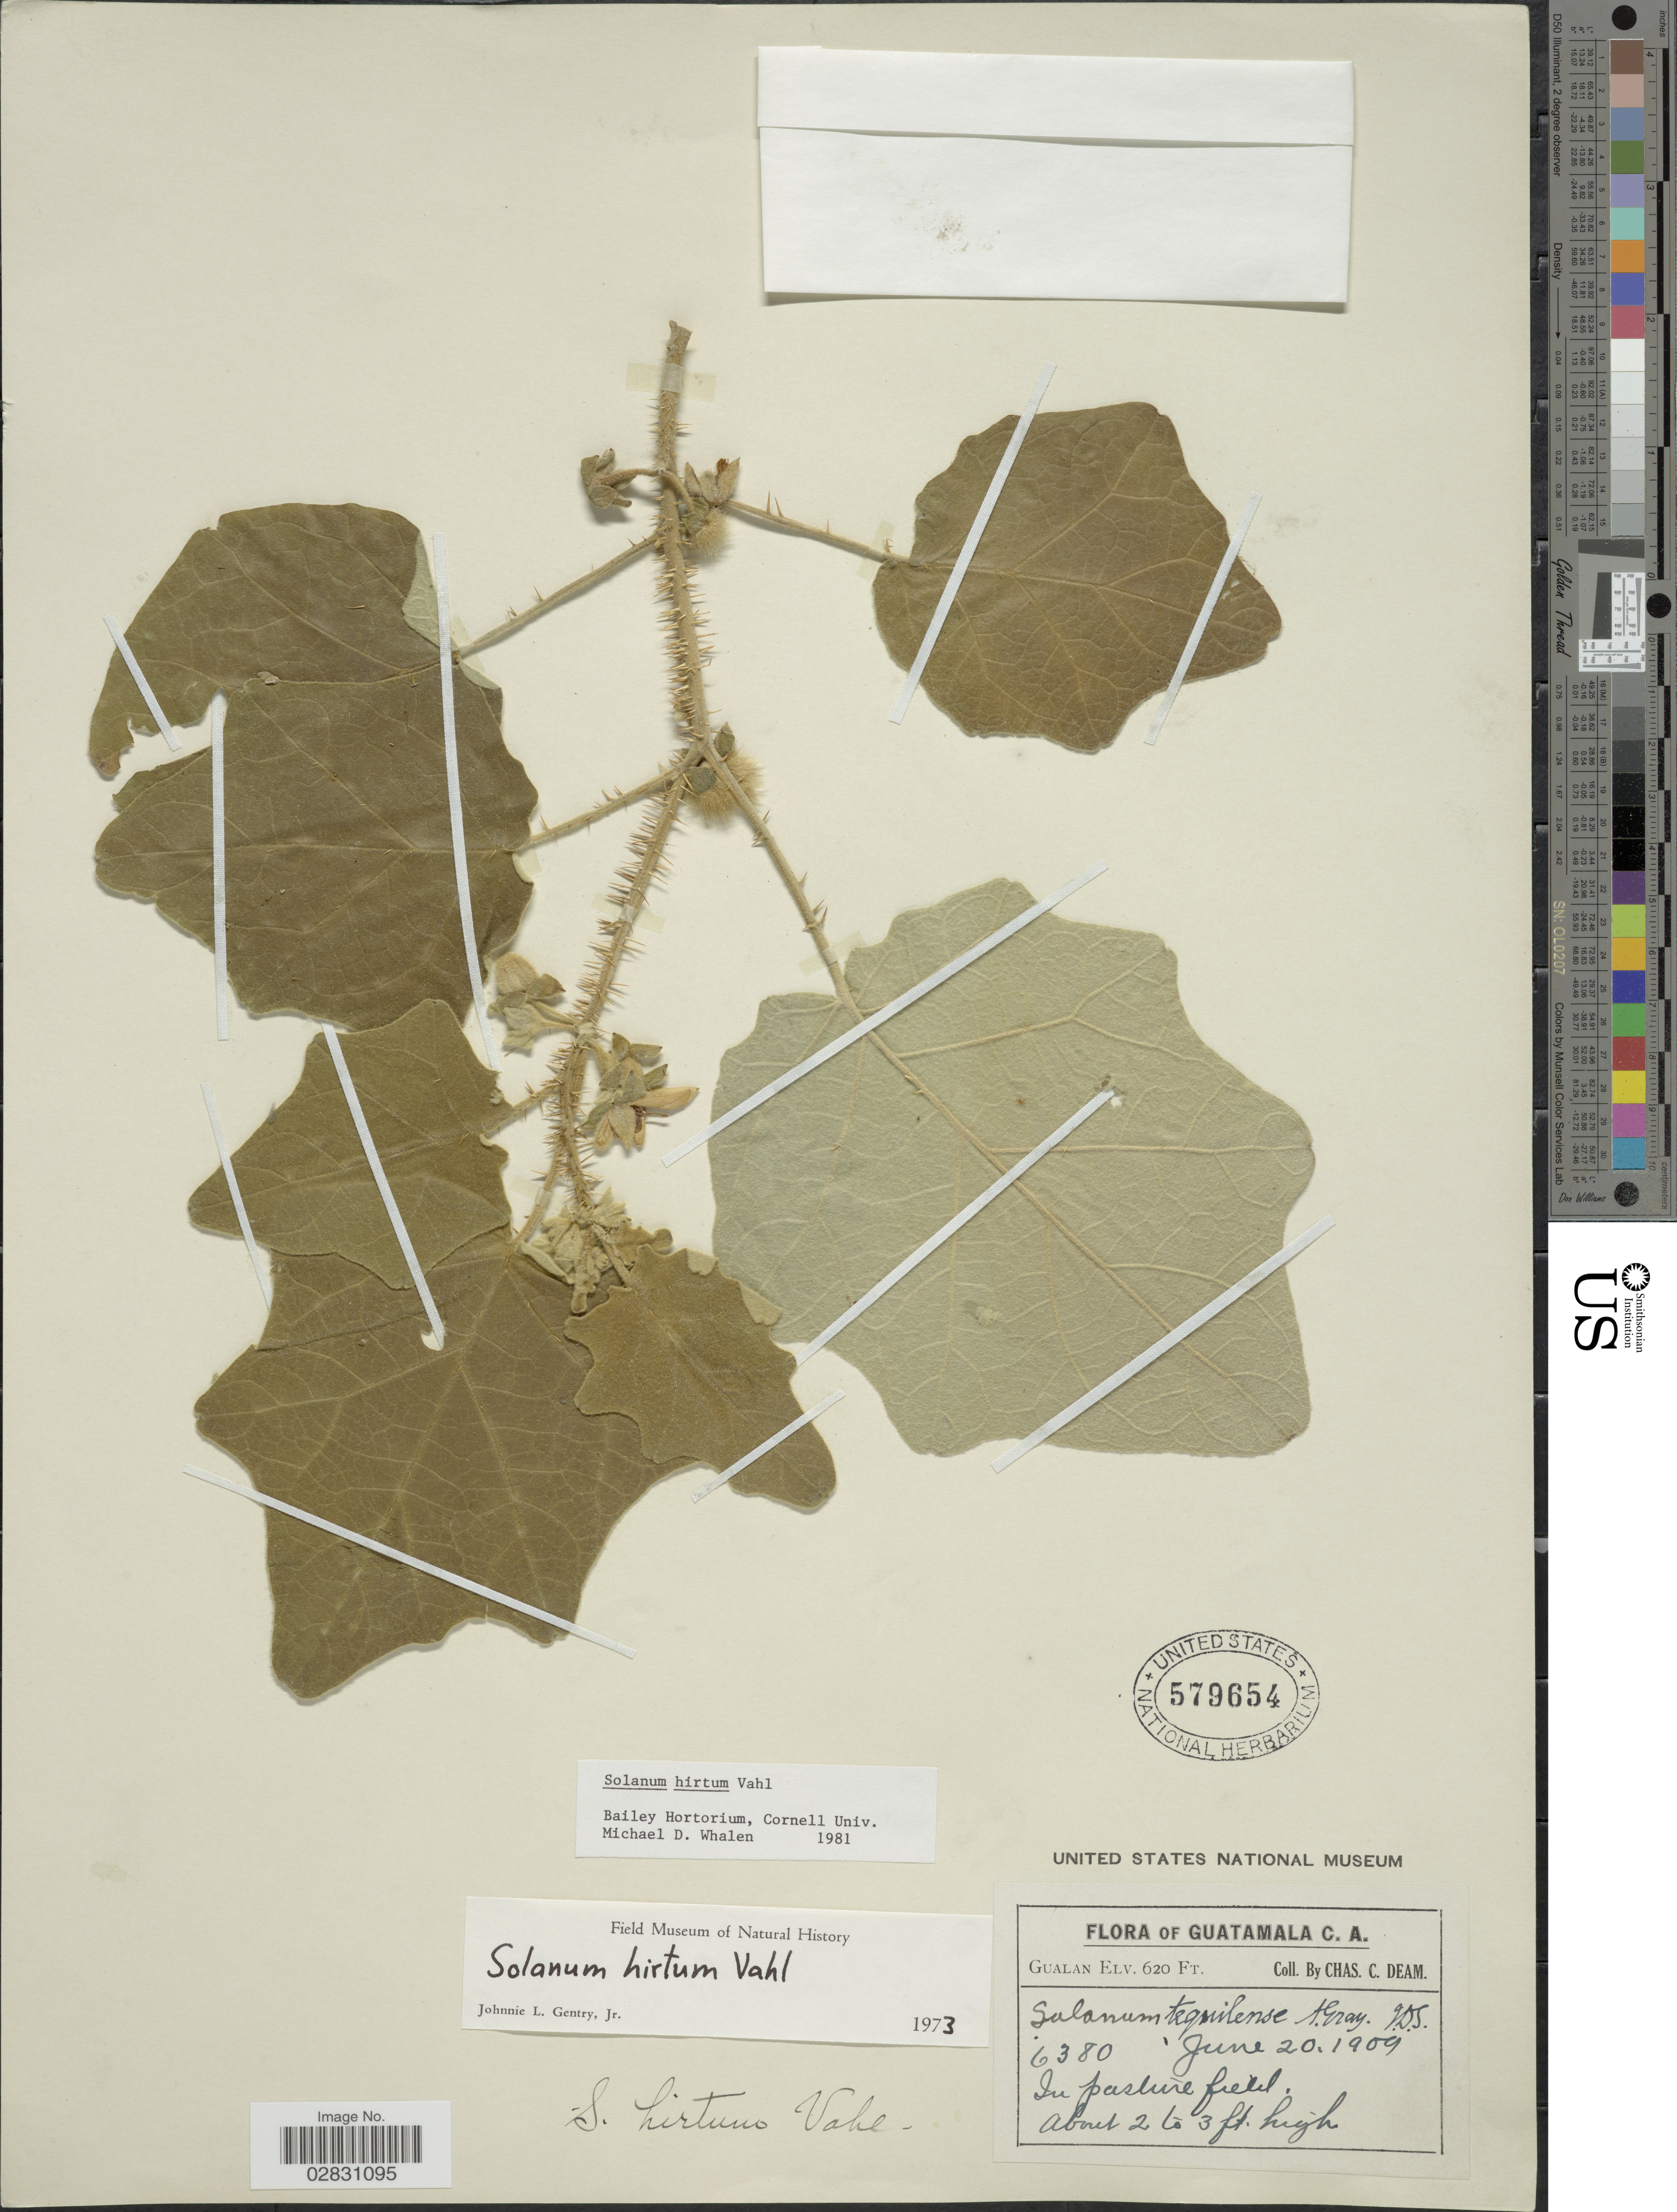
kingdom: Plantae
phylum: Tracheophyta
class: Magnoliopsida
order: Solanales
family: Solanaceae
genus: Solanum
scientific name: Solanum hirtum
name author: Vahl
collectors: C. C. Deam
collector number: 6380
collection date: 1909-06-20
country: Guatemala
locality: Guatamala C. A., Gualan.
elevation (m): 189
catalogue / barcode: US 579654